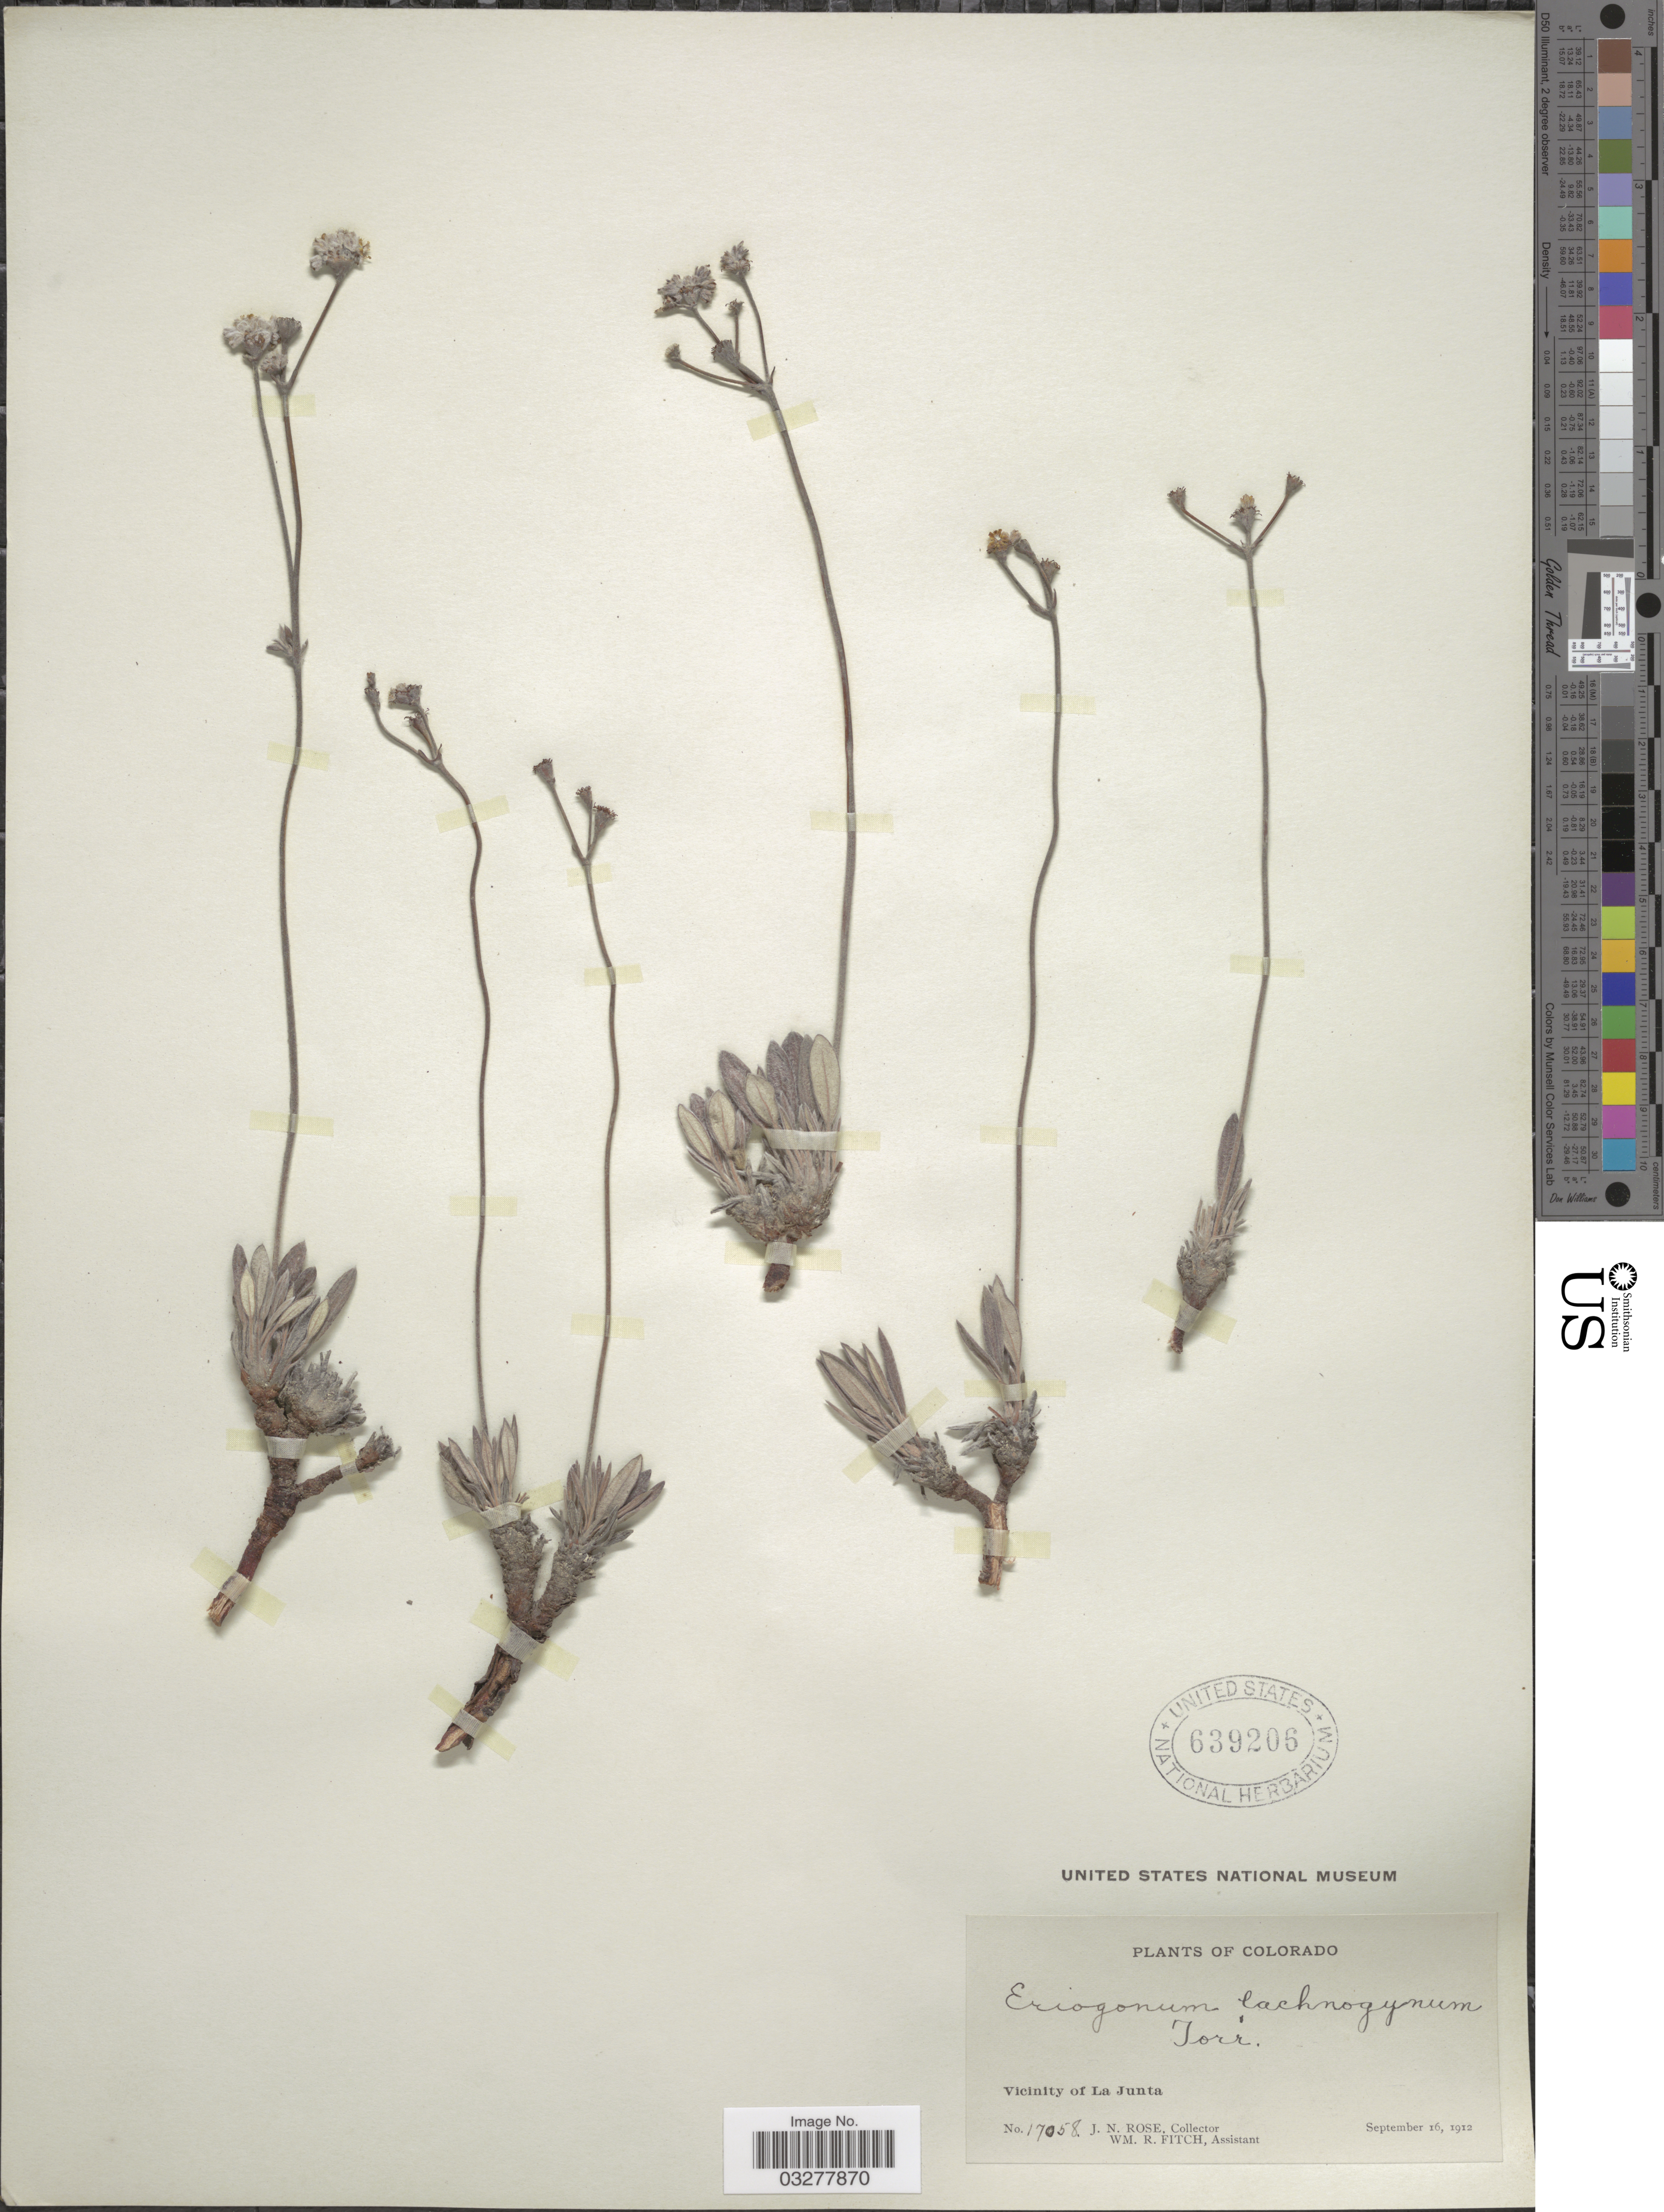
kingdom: Plantae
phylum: Tracheophyta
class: Magnoliopsida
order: Caryophyllales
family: Polygonaceae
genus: Eriogonum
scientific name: Eriogonum lachnogynum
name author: Torr. ex Benth.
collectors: J. N. Rose & W. R. Fitch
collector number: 17058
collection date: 1912-09-16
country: United States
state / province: Colorado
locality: Vicinity of La Junta.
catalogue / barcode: US 639206